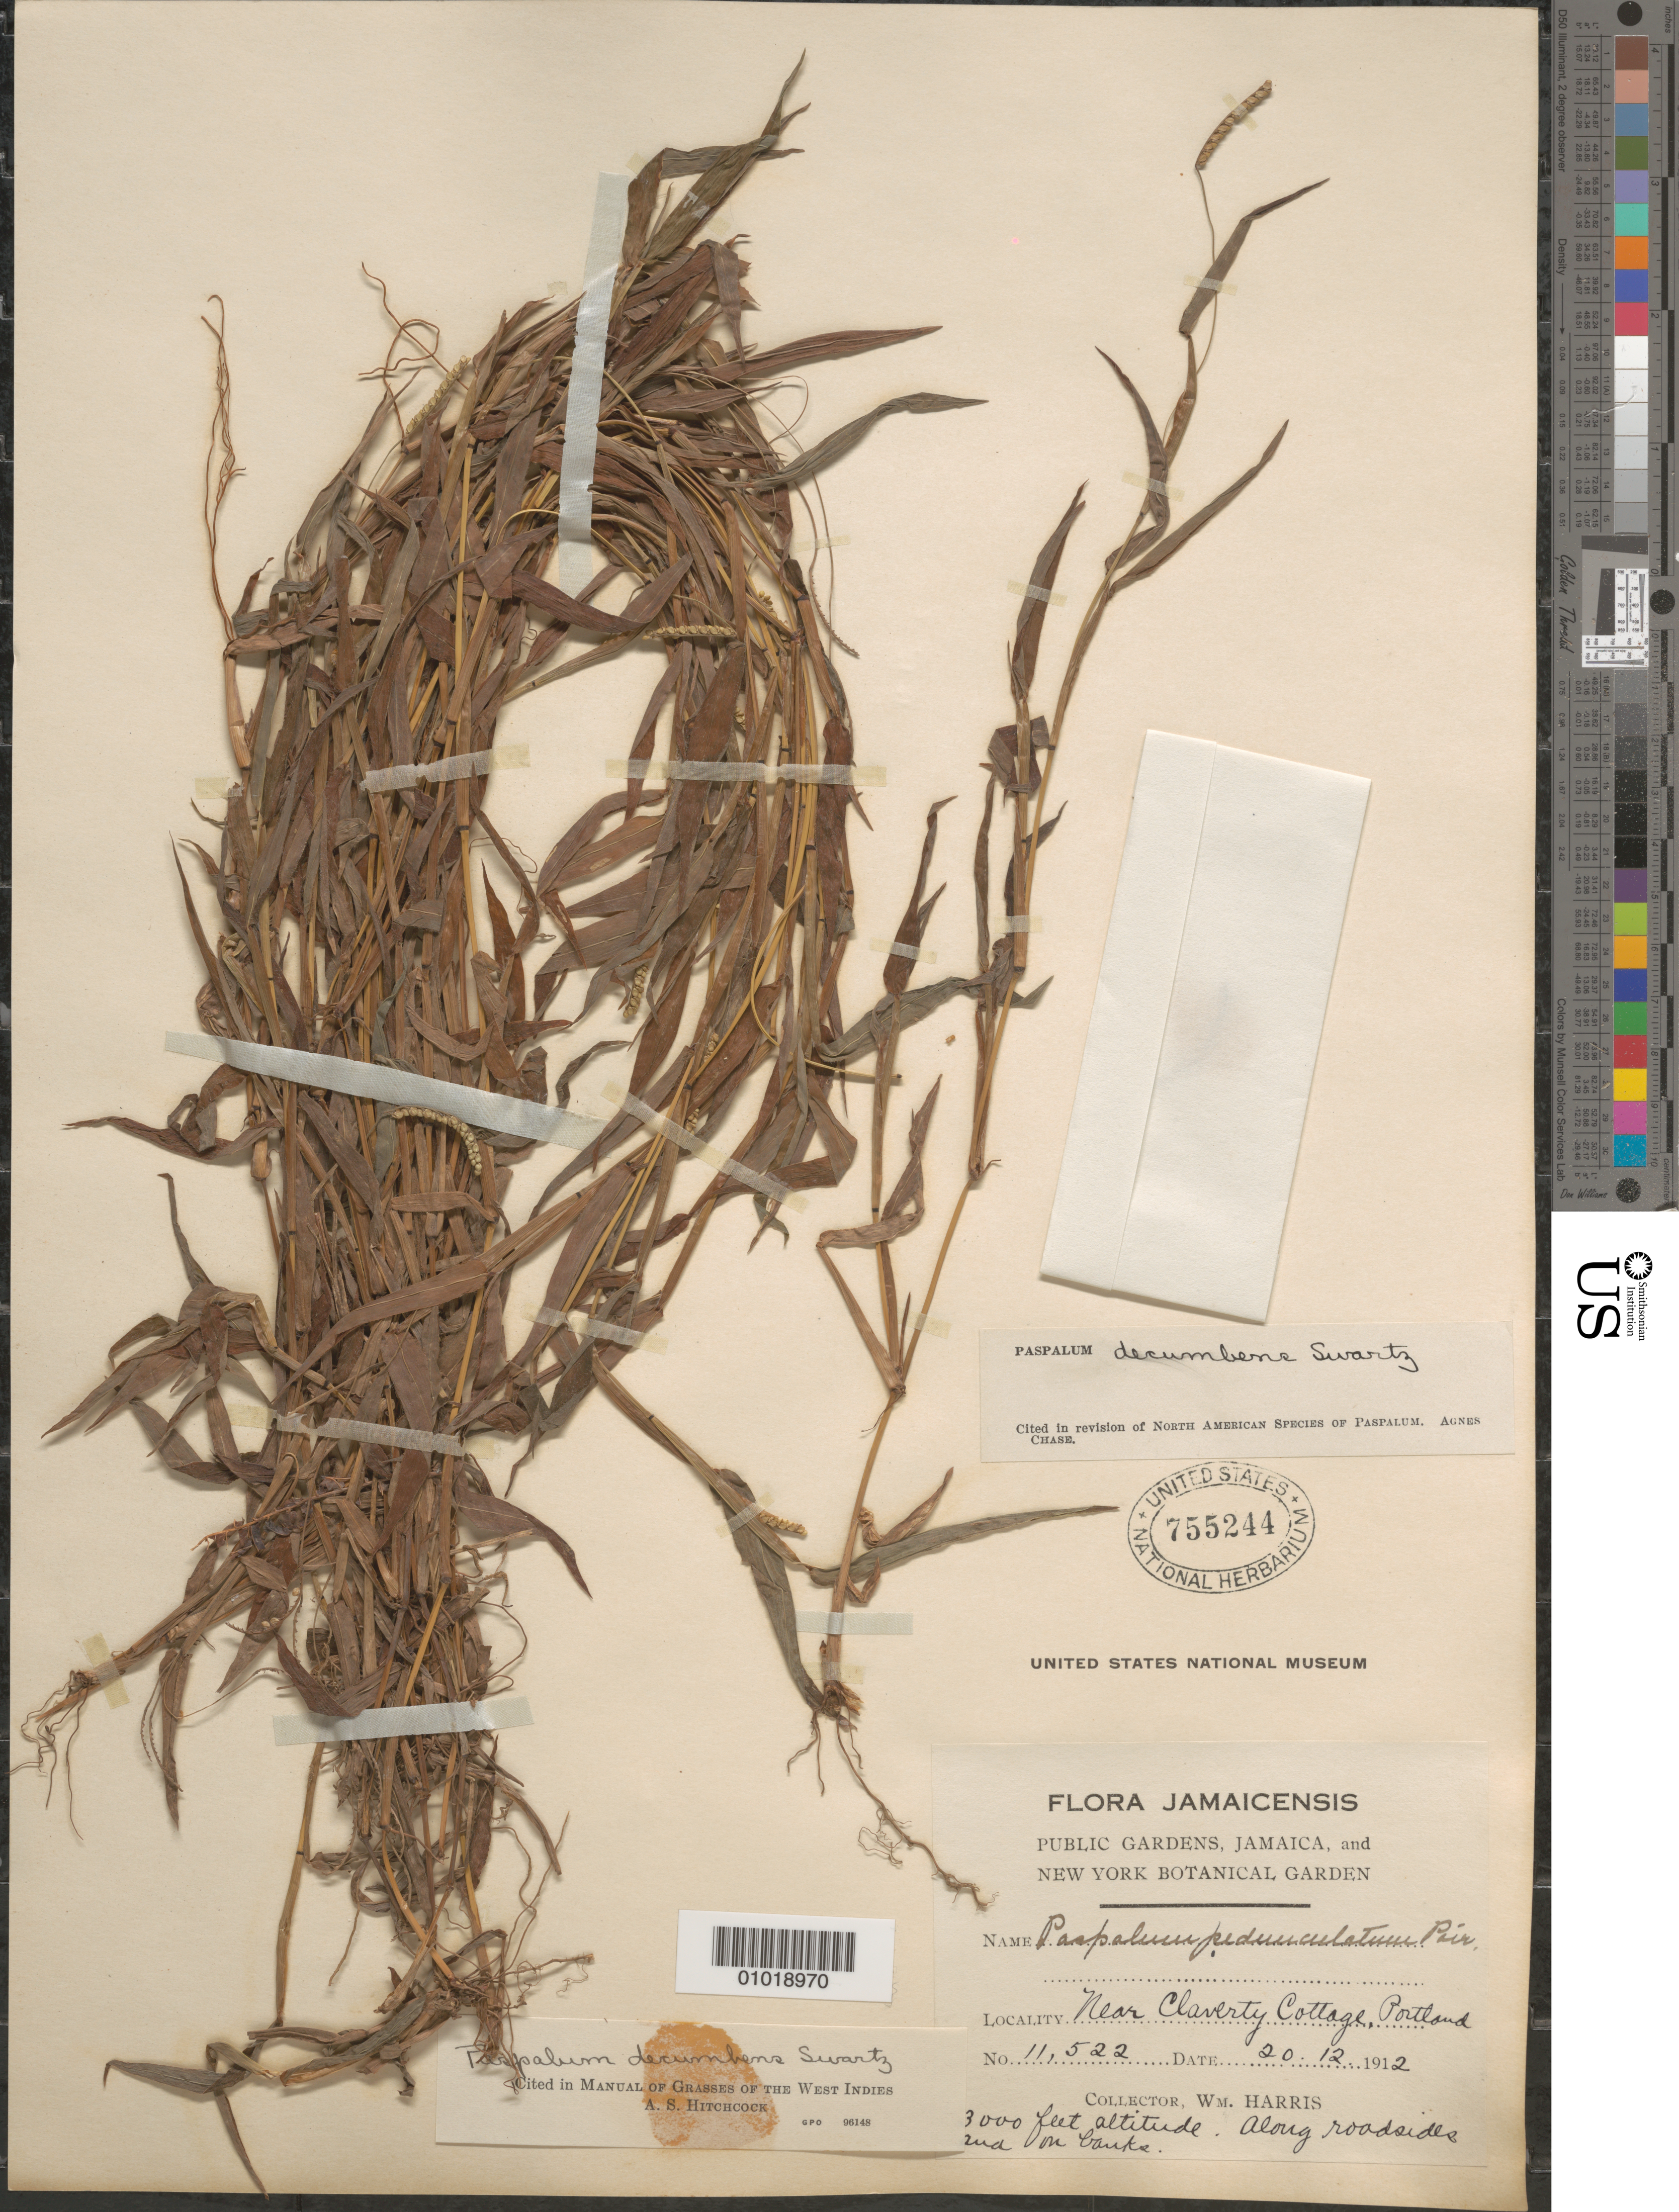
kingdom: Plantae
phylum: Tracheophyta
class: Liliopsida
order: Poales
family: Poaceae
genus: Paspalum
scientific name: Paspalum decumbens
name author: Sw.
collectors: W. Harris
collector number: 11522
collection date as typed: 20 Dec 1912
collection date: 1912-12-20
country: Jamaica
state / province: Portland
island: Jamaica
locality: Near Claverty College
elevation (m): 914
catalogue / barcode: US 755244